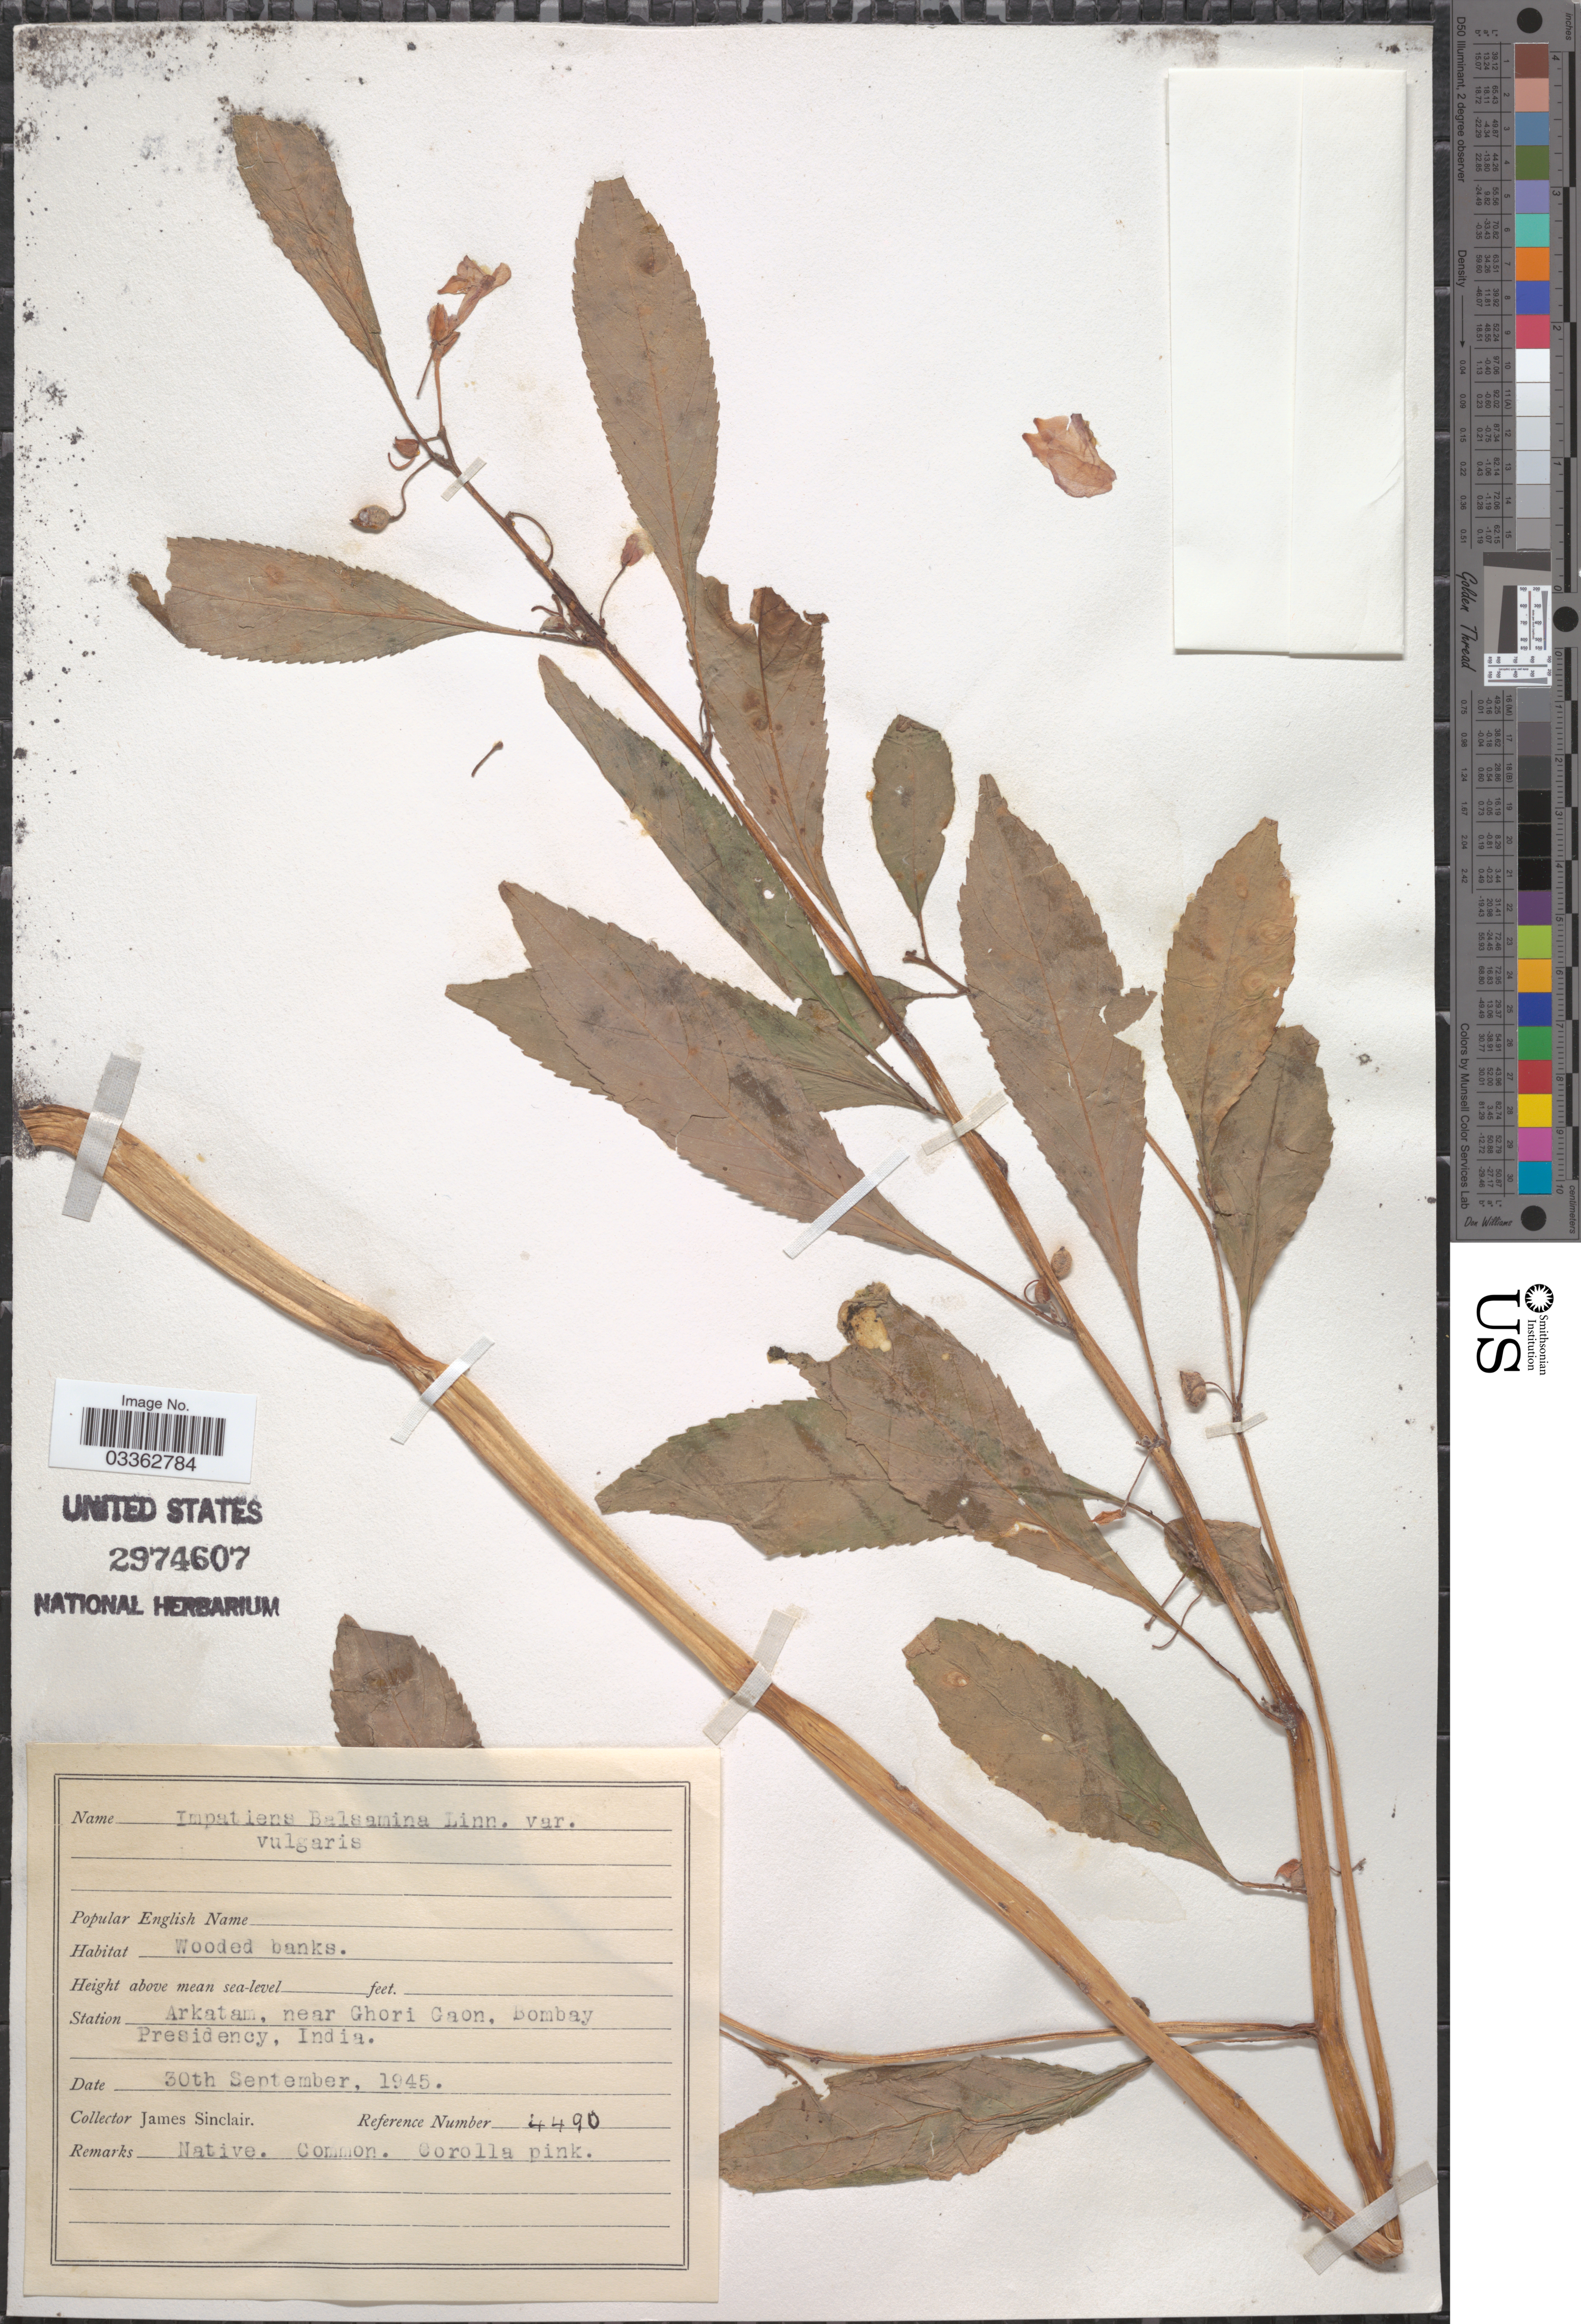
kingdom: Plantae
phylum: Tracheophyta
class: Magnoliopsida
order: Ericales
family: Balsaminaceae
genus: Impatiens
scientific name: Impatiens balsamina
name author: L.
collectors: J. Sinclair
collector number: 4490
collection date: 1945-09-30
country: India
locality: Station Arkatam near Ghori Gaon, Bombay Presidency.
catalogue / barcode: US 2974607